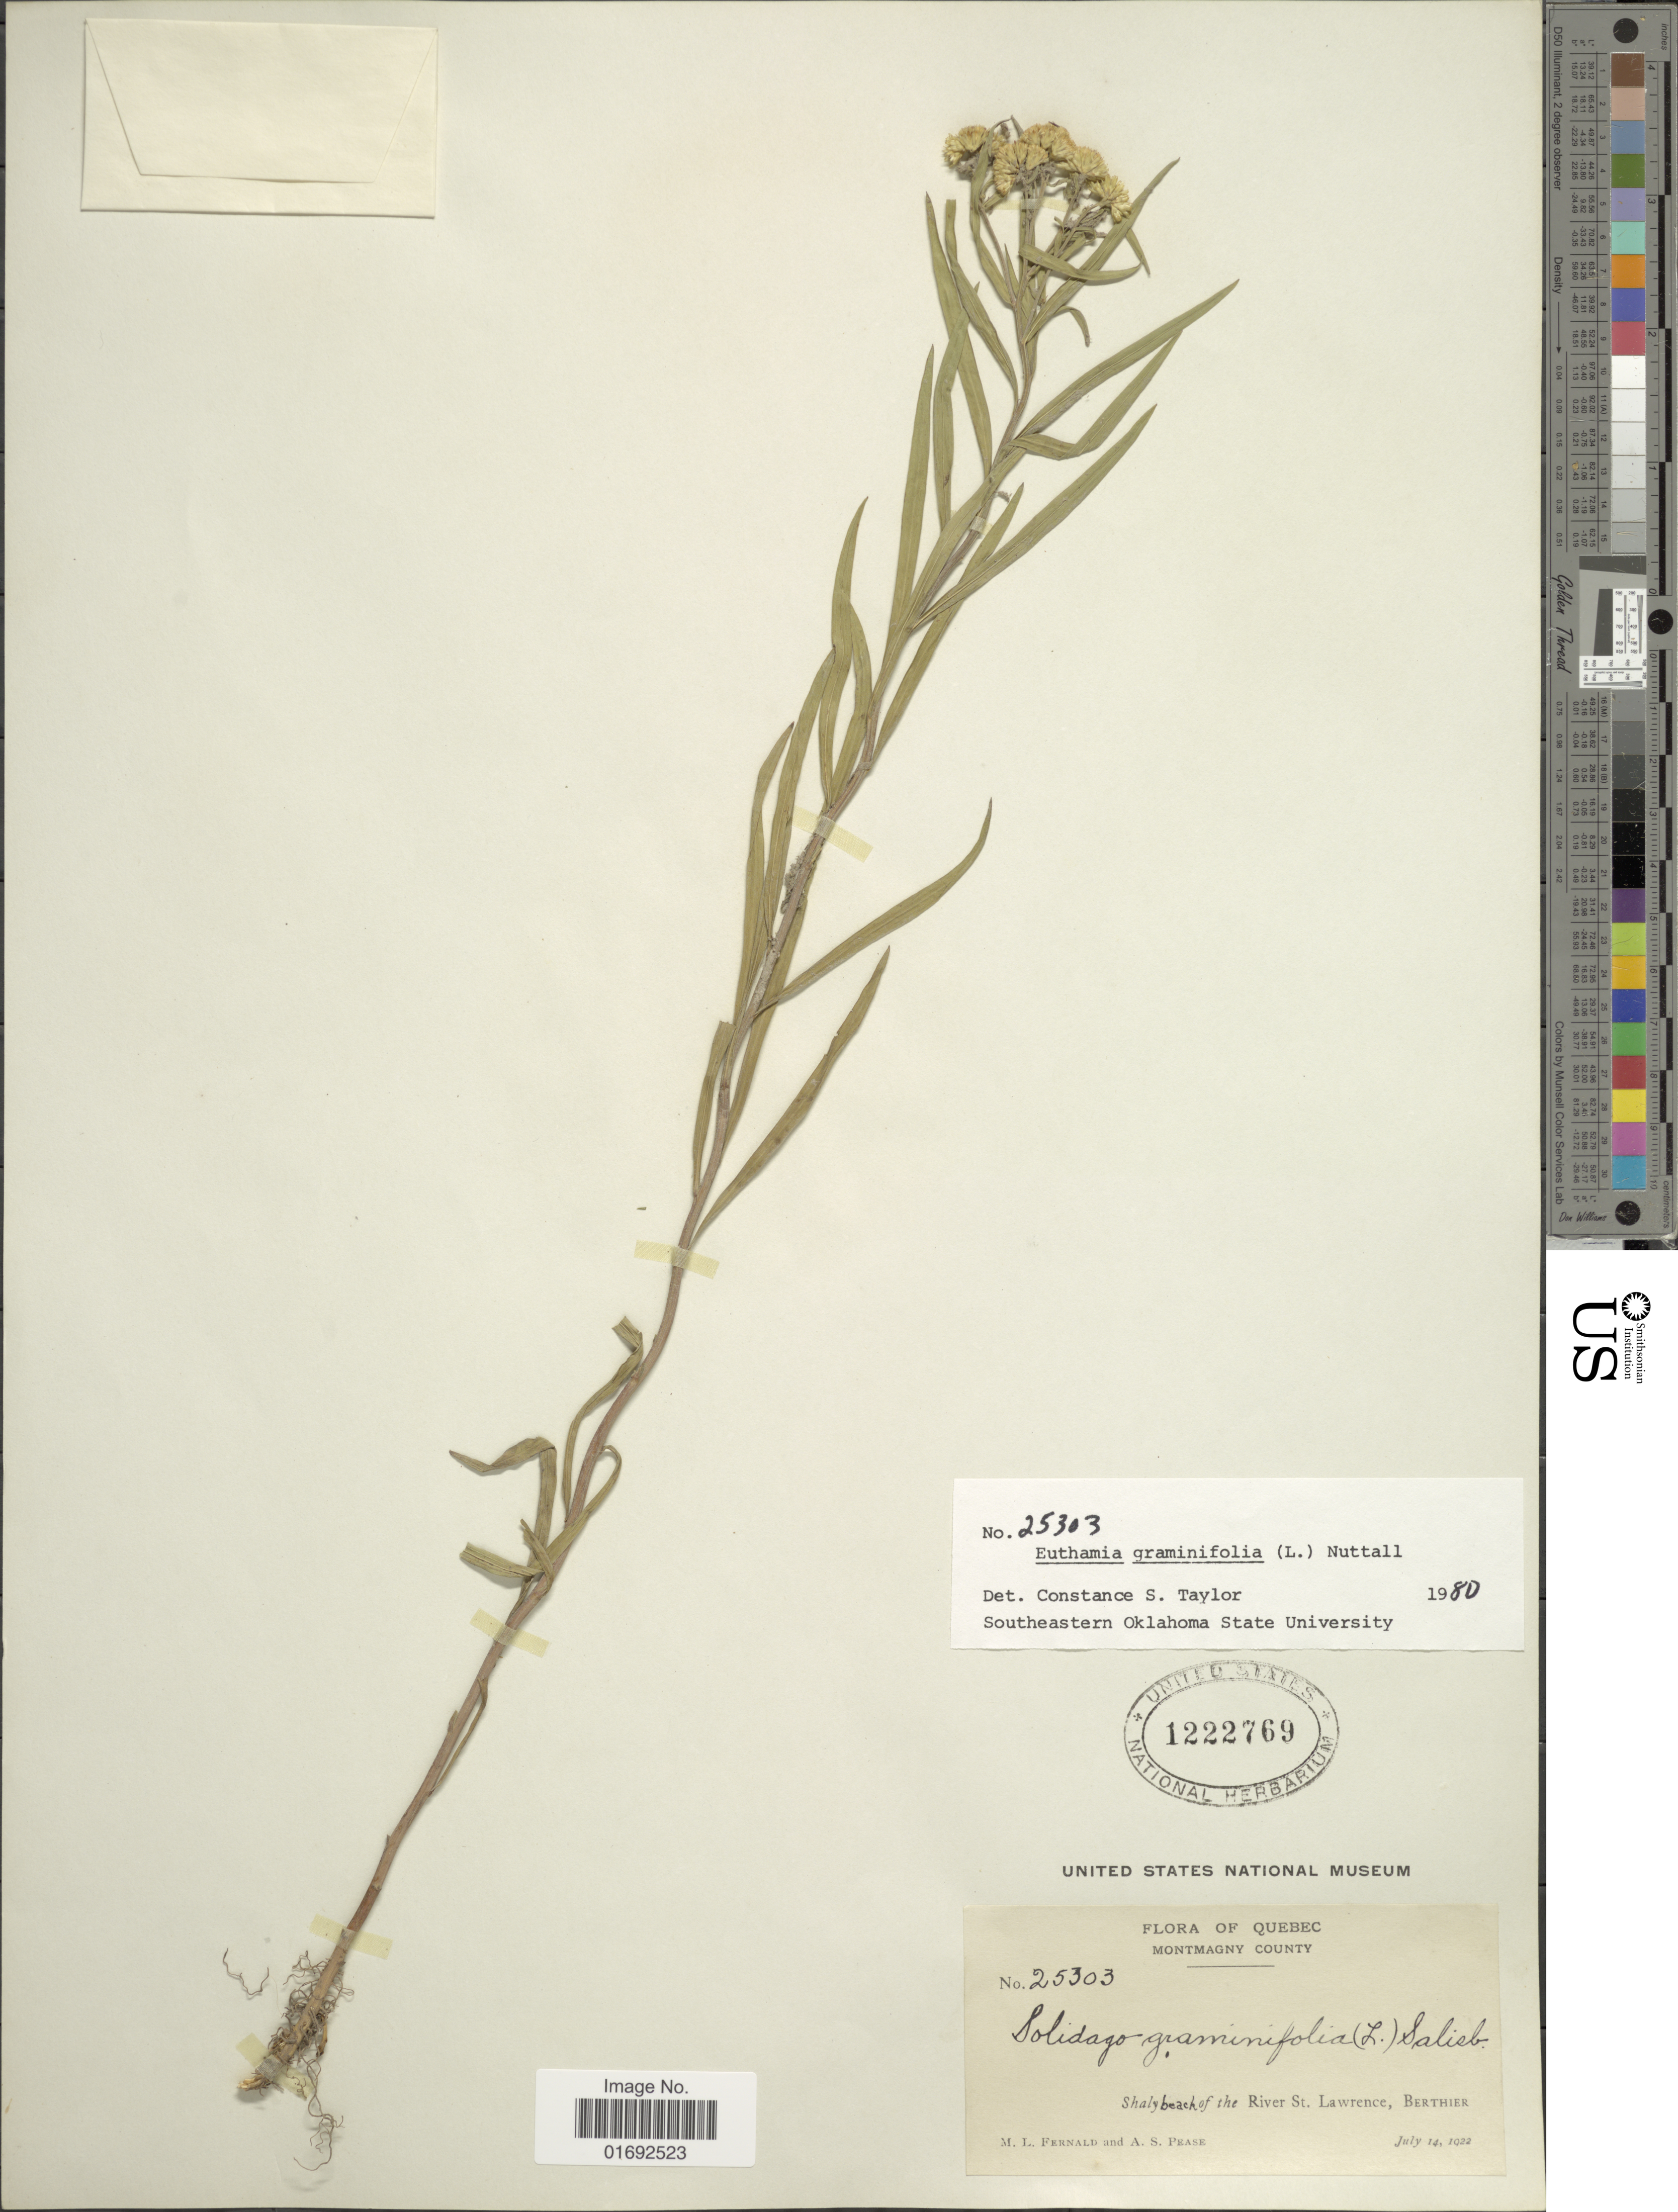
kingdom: Plantae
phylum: Tracheophyta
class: Magnoliopsida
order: Asterales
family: Asteraceae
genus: Euthamia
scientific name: Euthamia graminifolia var. major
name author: (Michx.) Moldenke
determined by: Urbatsch, Lowell E., Curator (LSU), Louisiana State University (UNITED STATES)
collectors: M. L. Fernald & A. S. Pease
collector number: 25303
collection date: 1922-07-14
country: Canada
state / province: Quebec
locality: Montmagny County, Shaly beach of the River St. Lawrence, Berthier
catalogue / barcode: US 1222769